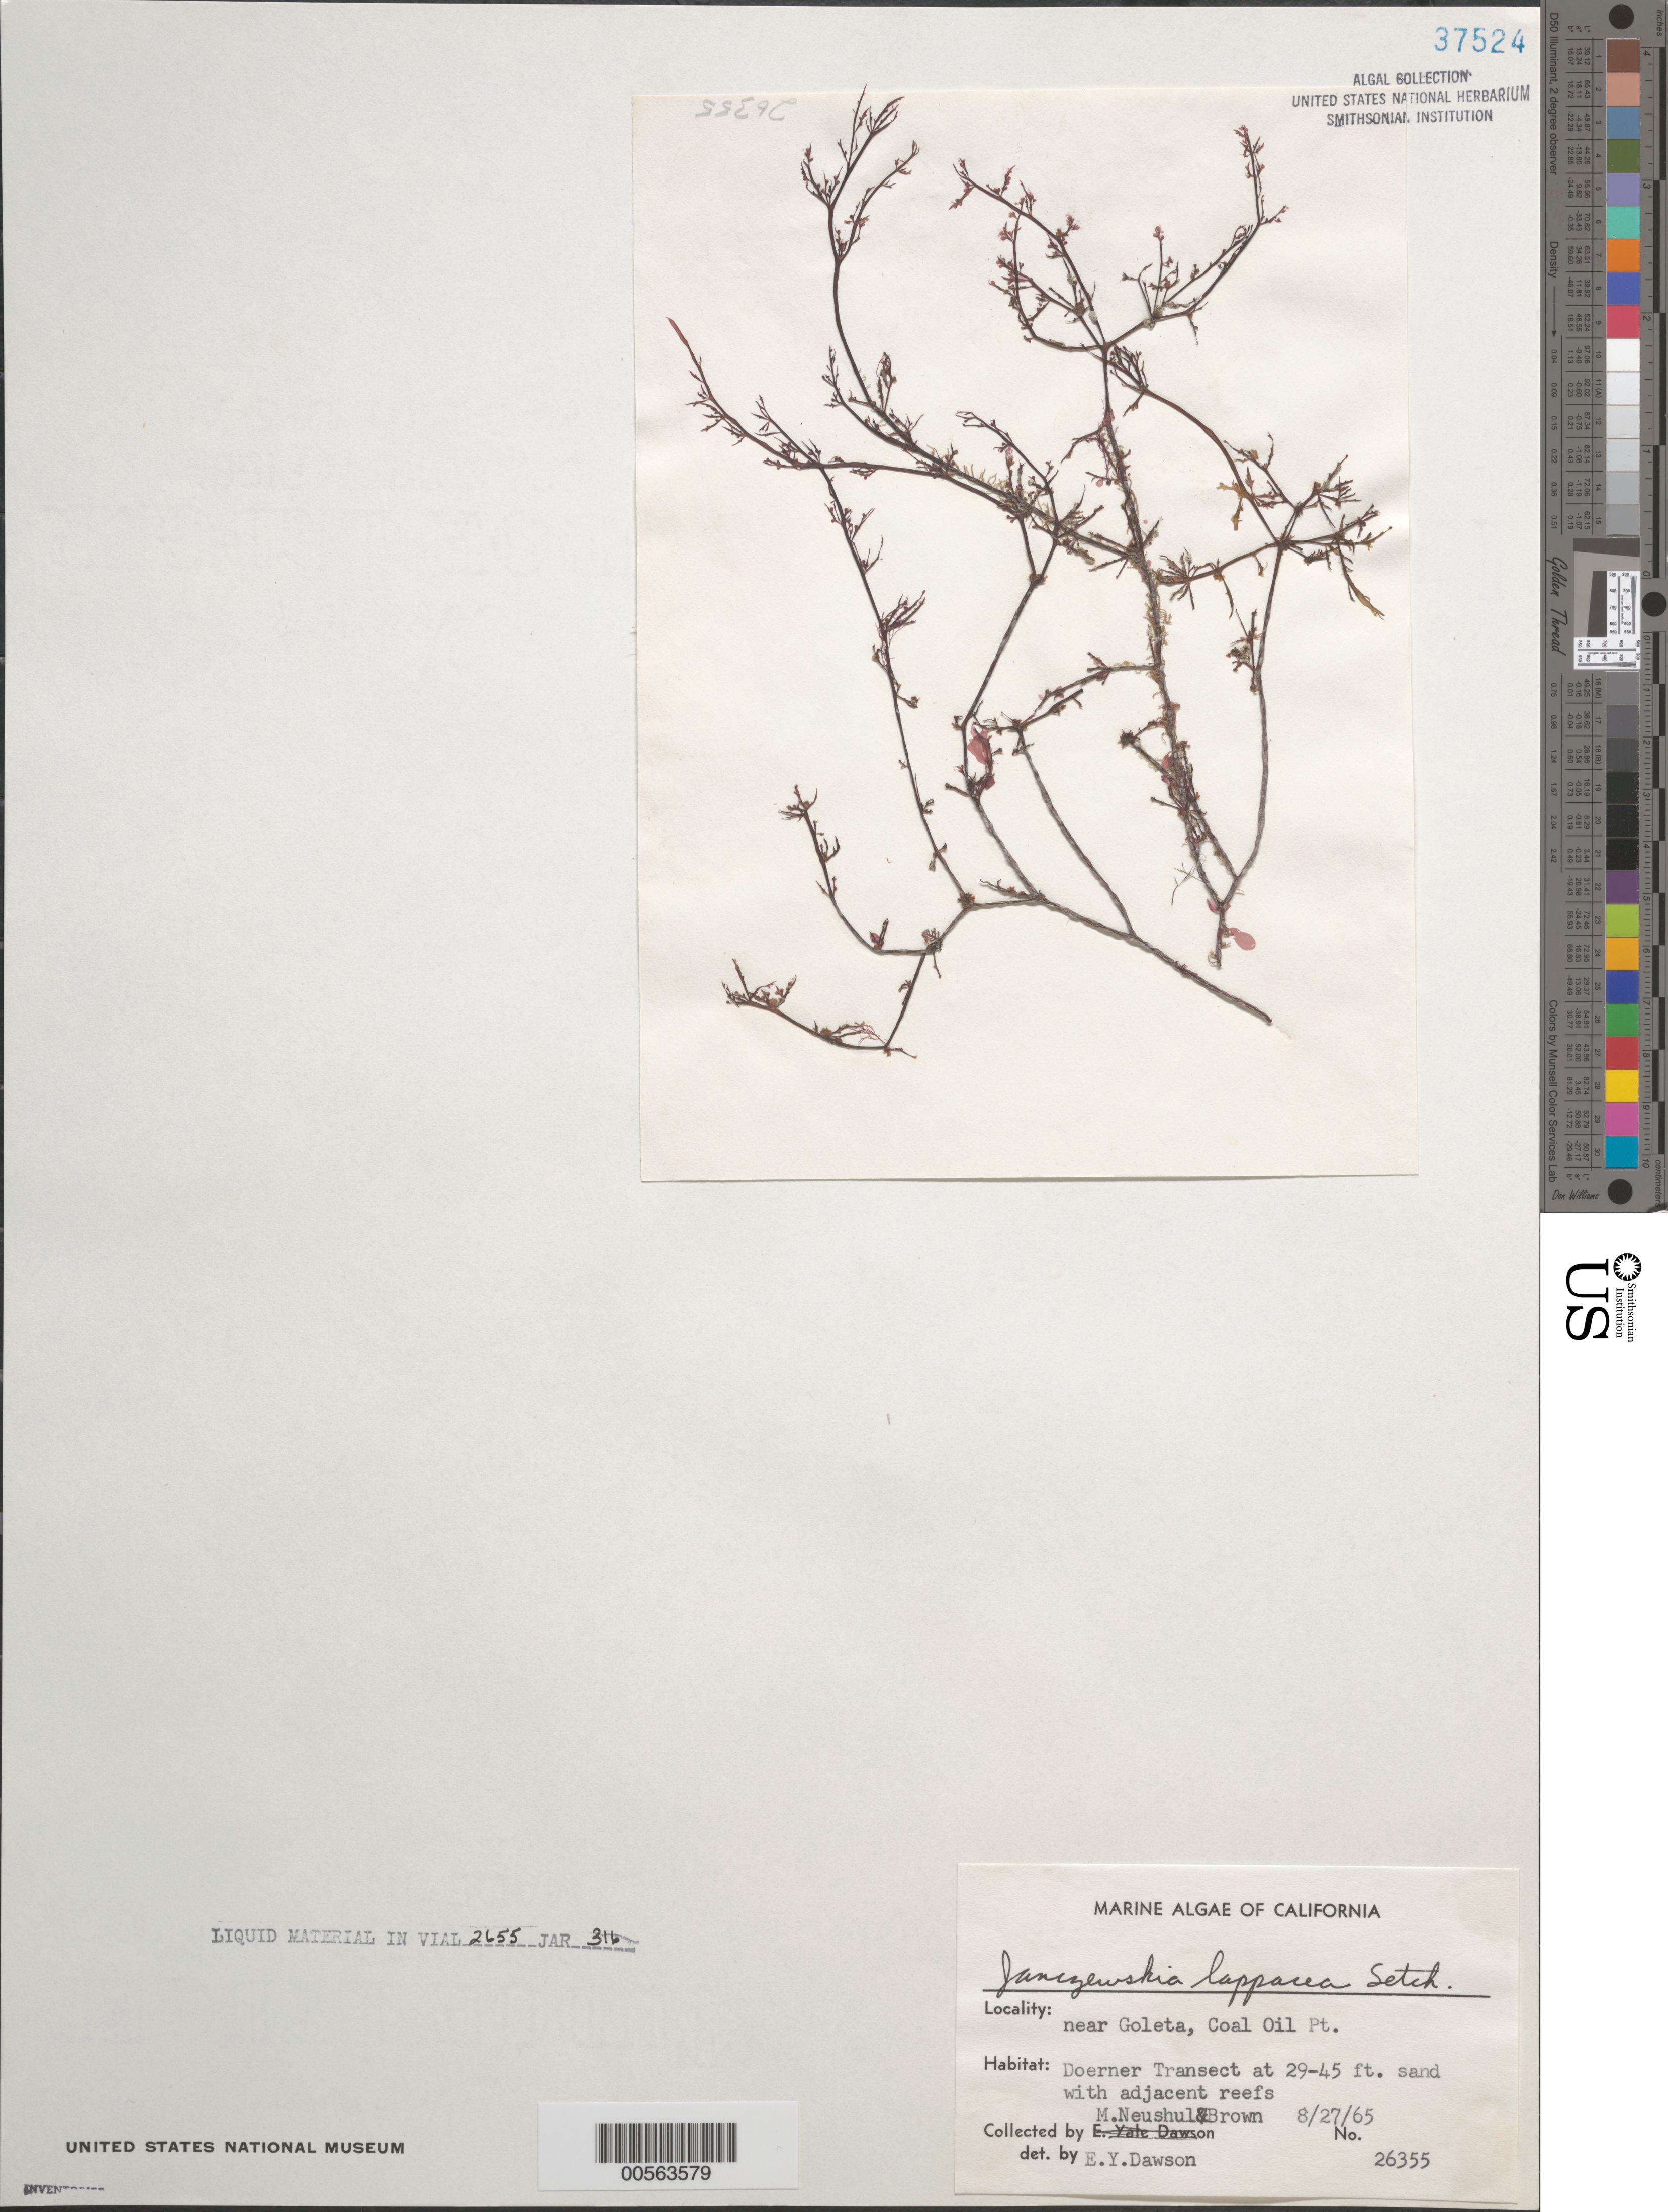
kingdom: Plantae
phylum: Rhodophyta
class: Florideophyceae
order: Ceramiales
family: Rhodomelaceae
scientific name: Heterojanczewskia lappacea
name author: (Setchell) K.W. Nam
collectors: M. Neushul & D. Brown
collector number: EYD 26355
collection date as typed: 27 Aug 1965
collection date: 1965-08-27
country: United States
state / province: California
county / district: Santa Barbara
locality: Coal Oil Point, near Goleta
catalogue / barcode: US 37524